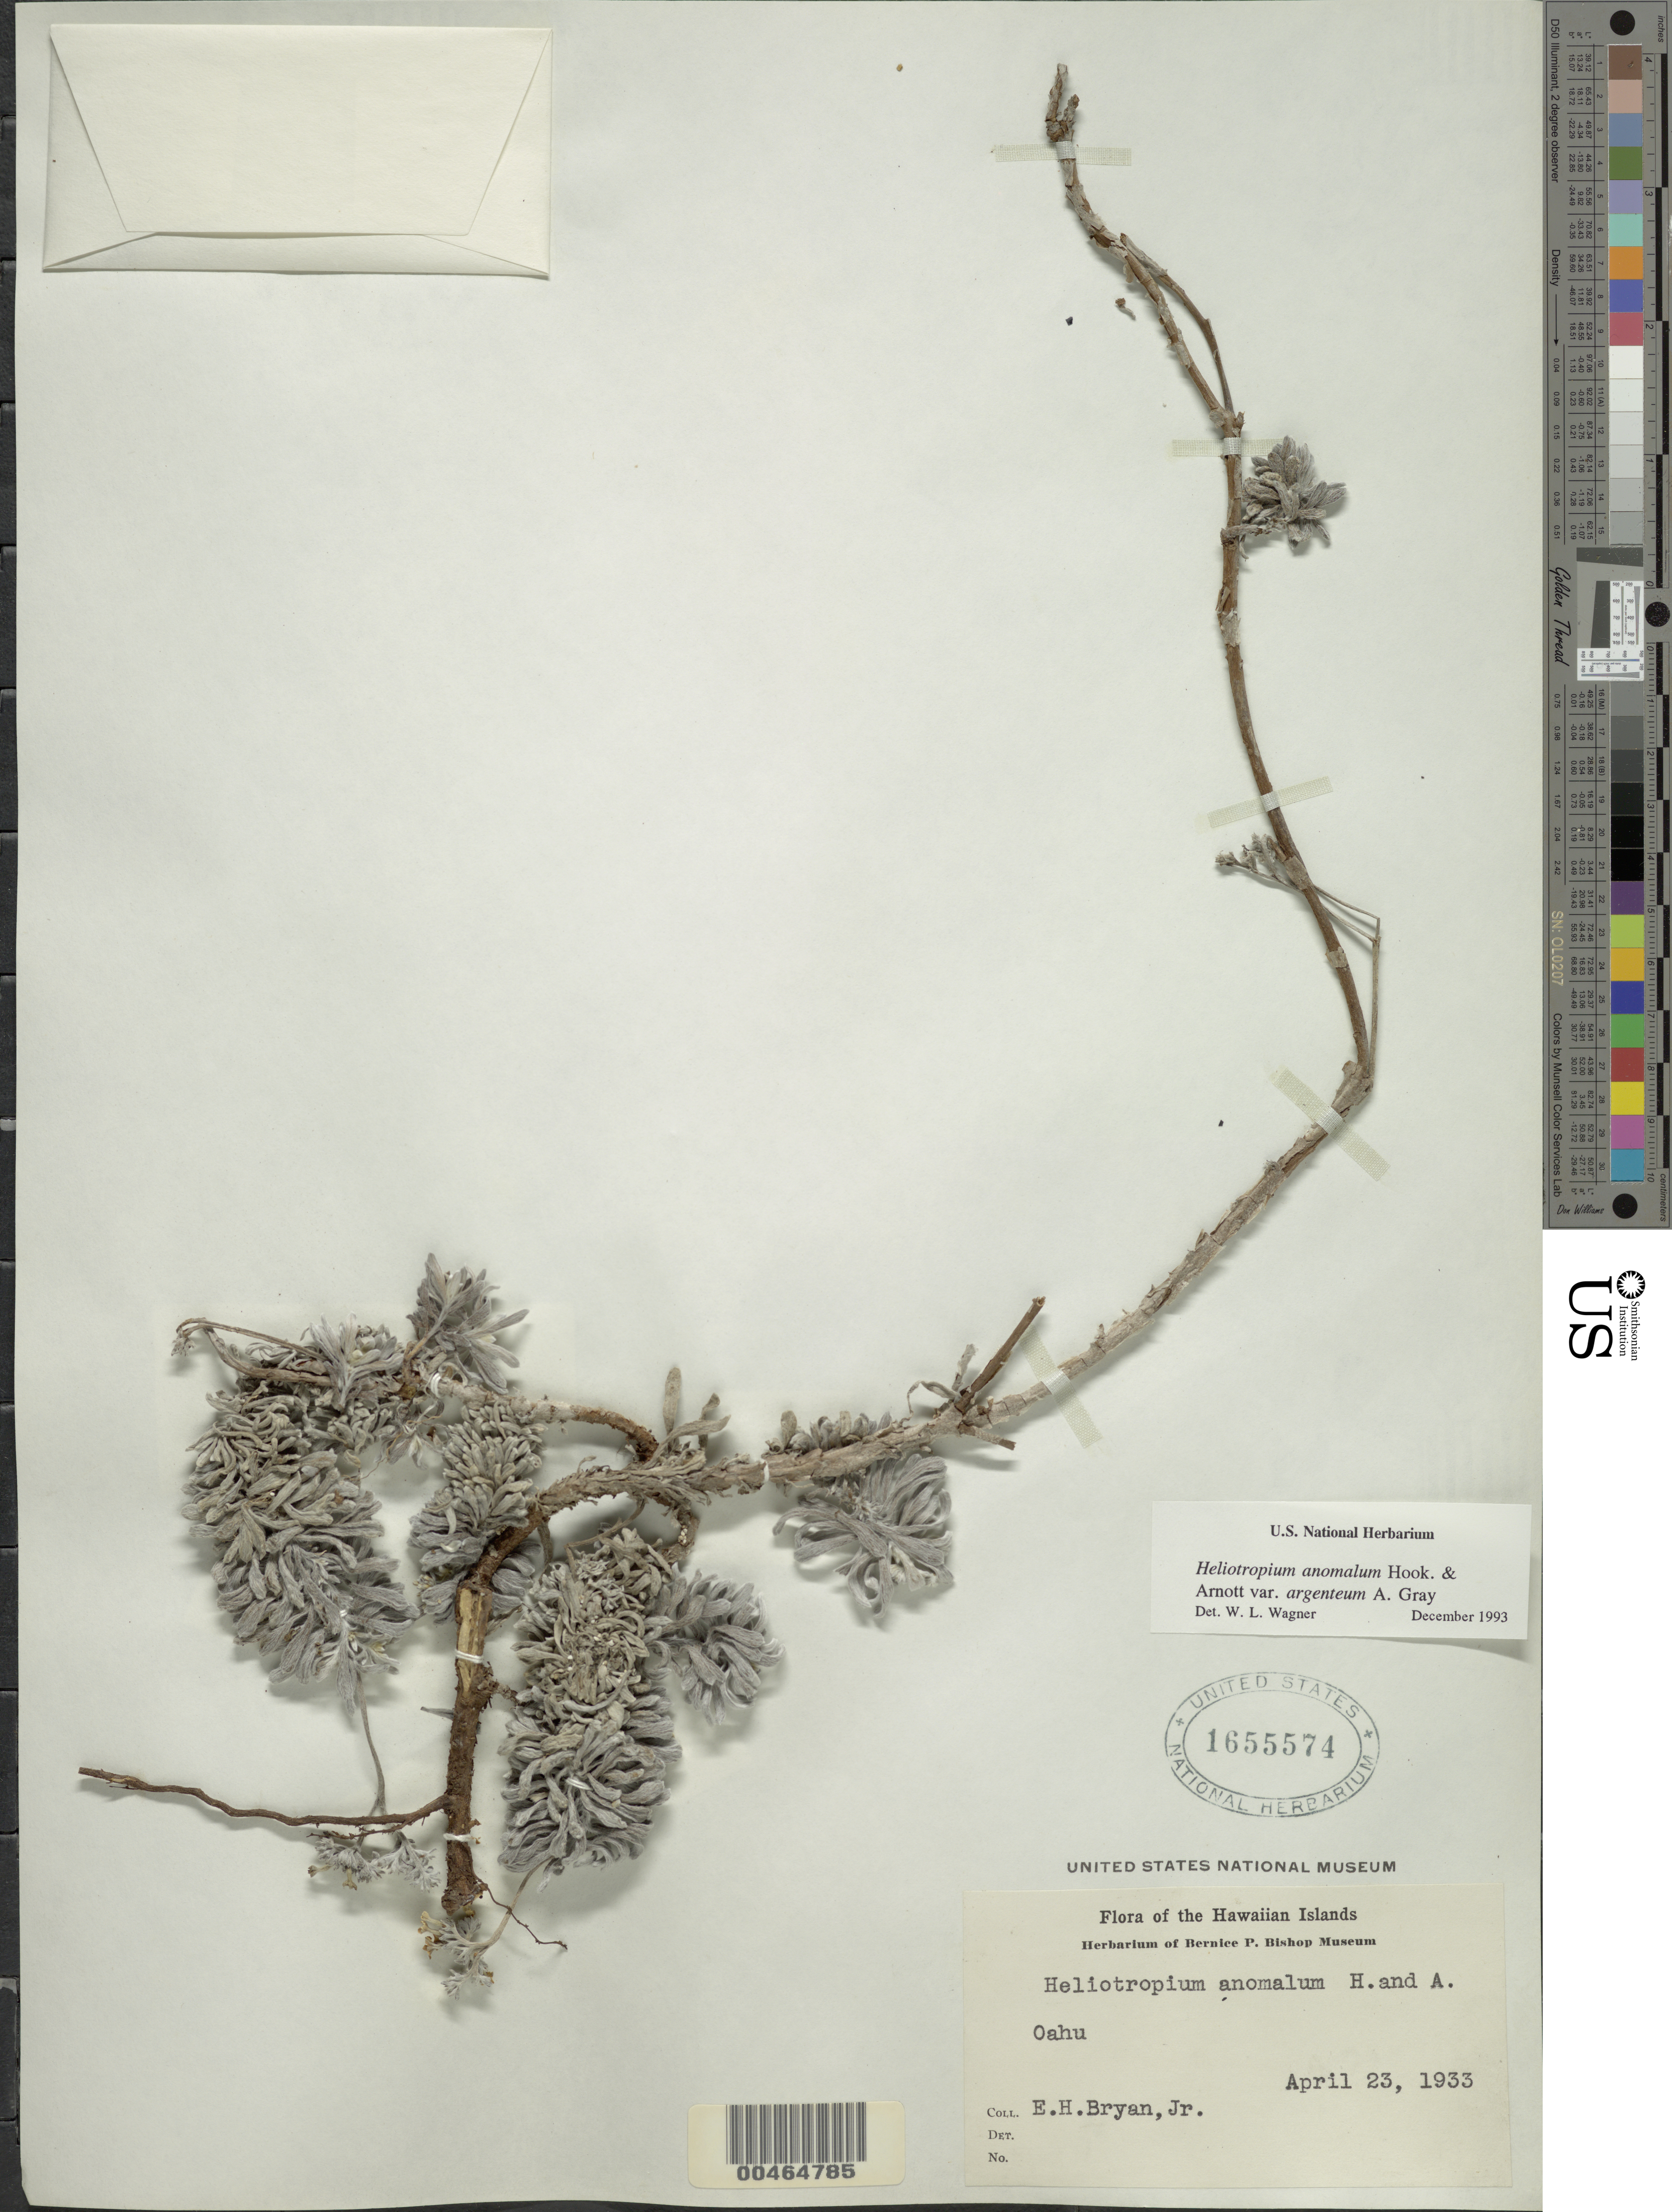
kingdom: Plantae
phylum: Tracheophyta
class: Magnoliopsida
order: Boraginales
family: Heliotropiaceae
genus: Heliotropium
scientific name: Heliotropium anomalum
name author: Hook. & Arn.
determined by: Wagner, W. L., (BOT), Smithsonian Institution - National Museum of Natural History (UNITED STATES)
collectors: E. Bryan Jr.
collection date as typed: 23 Apr 1933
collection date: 1933-04-23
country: United States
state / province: Hawaii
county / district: Honolulu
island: Oahu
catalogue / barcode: US 1655574